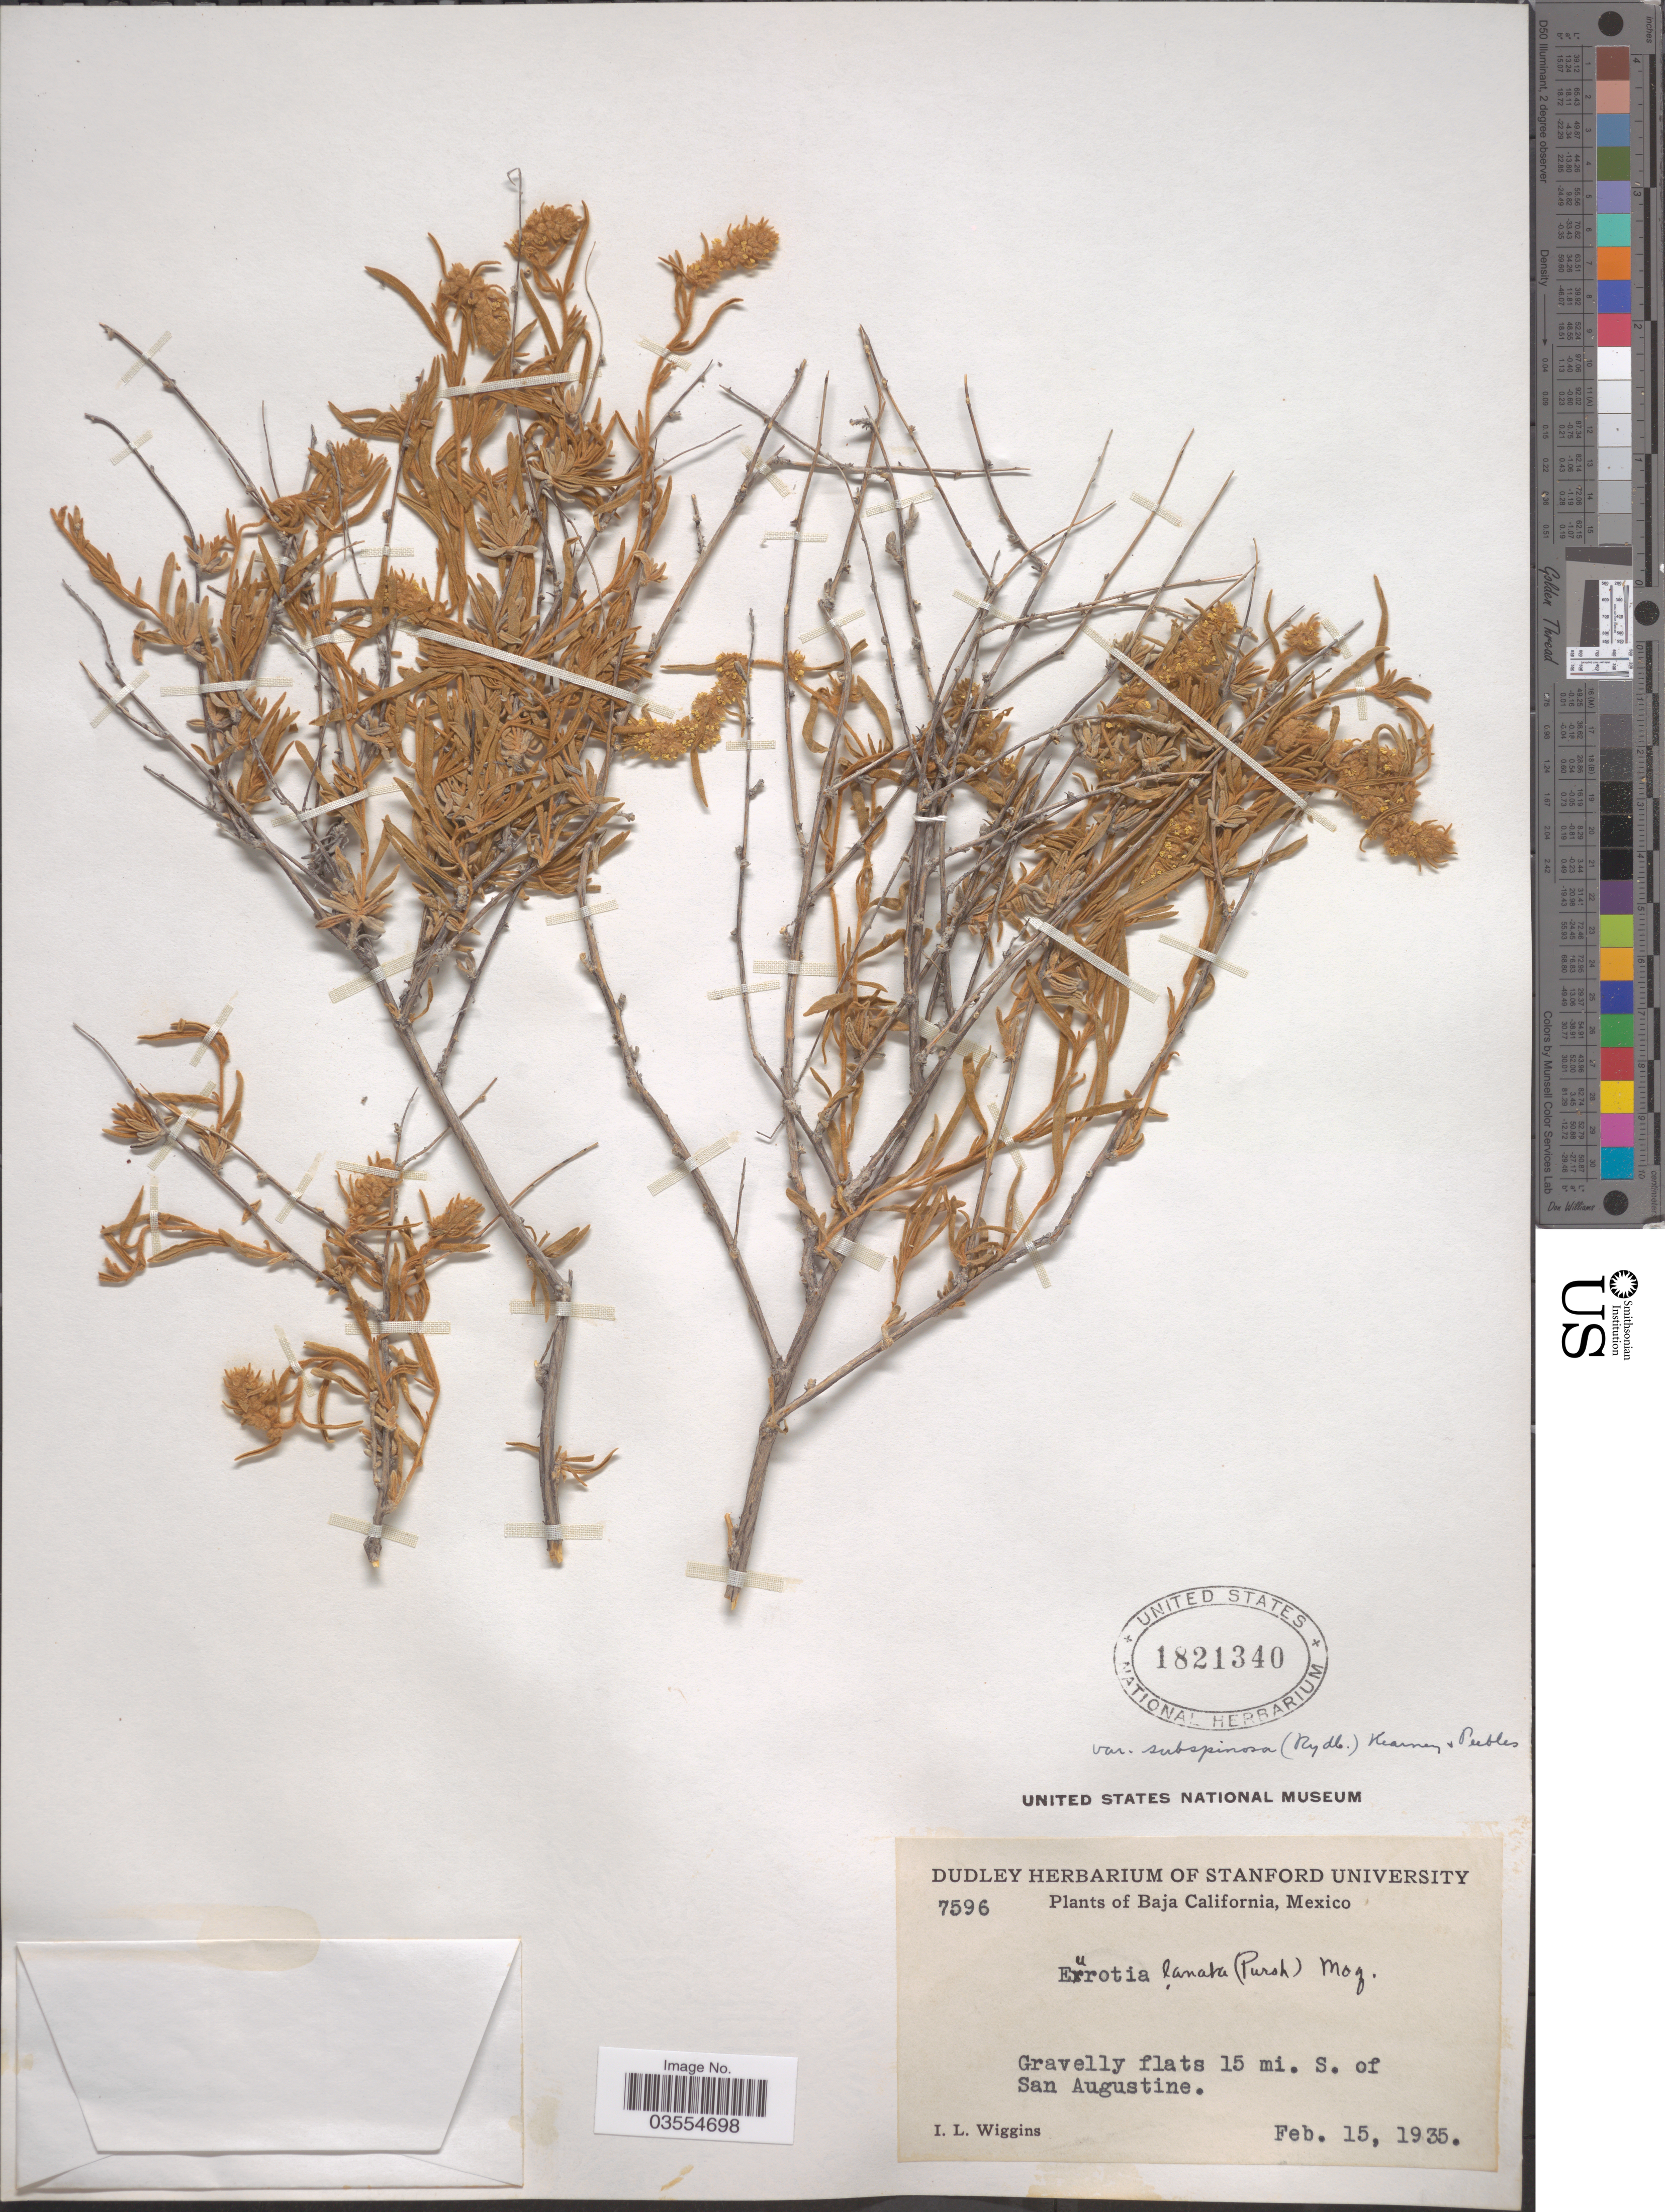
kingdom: Plantae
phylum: Tracheophyta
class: Magnoliopsida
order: Caryophyllales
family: Amaranthaceae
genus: Krascheninnikovia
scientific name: Krascheninnikovia lanata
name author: (Pursh) A. Meeuse & A.Smit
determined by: U.S. National Herbarium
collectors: I. L. Wiggins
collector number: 7596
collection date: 1935-02-15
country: Mexico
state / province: Baja California Sur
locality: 15 mi. S. of San Augustine.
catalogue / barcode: US 1821340